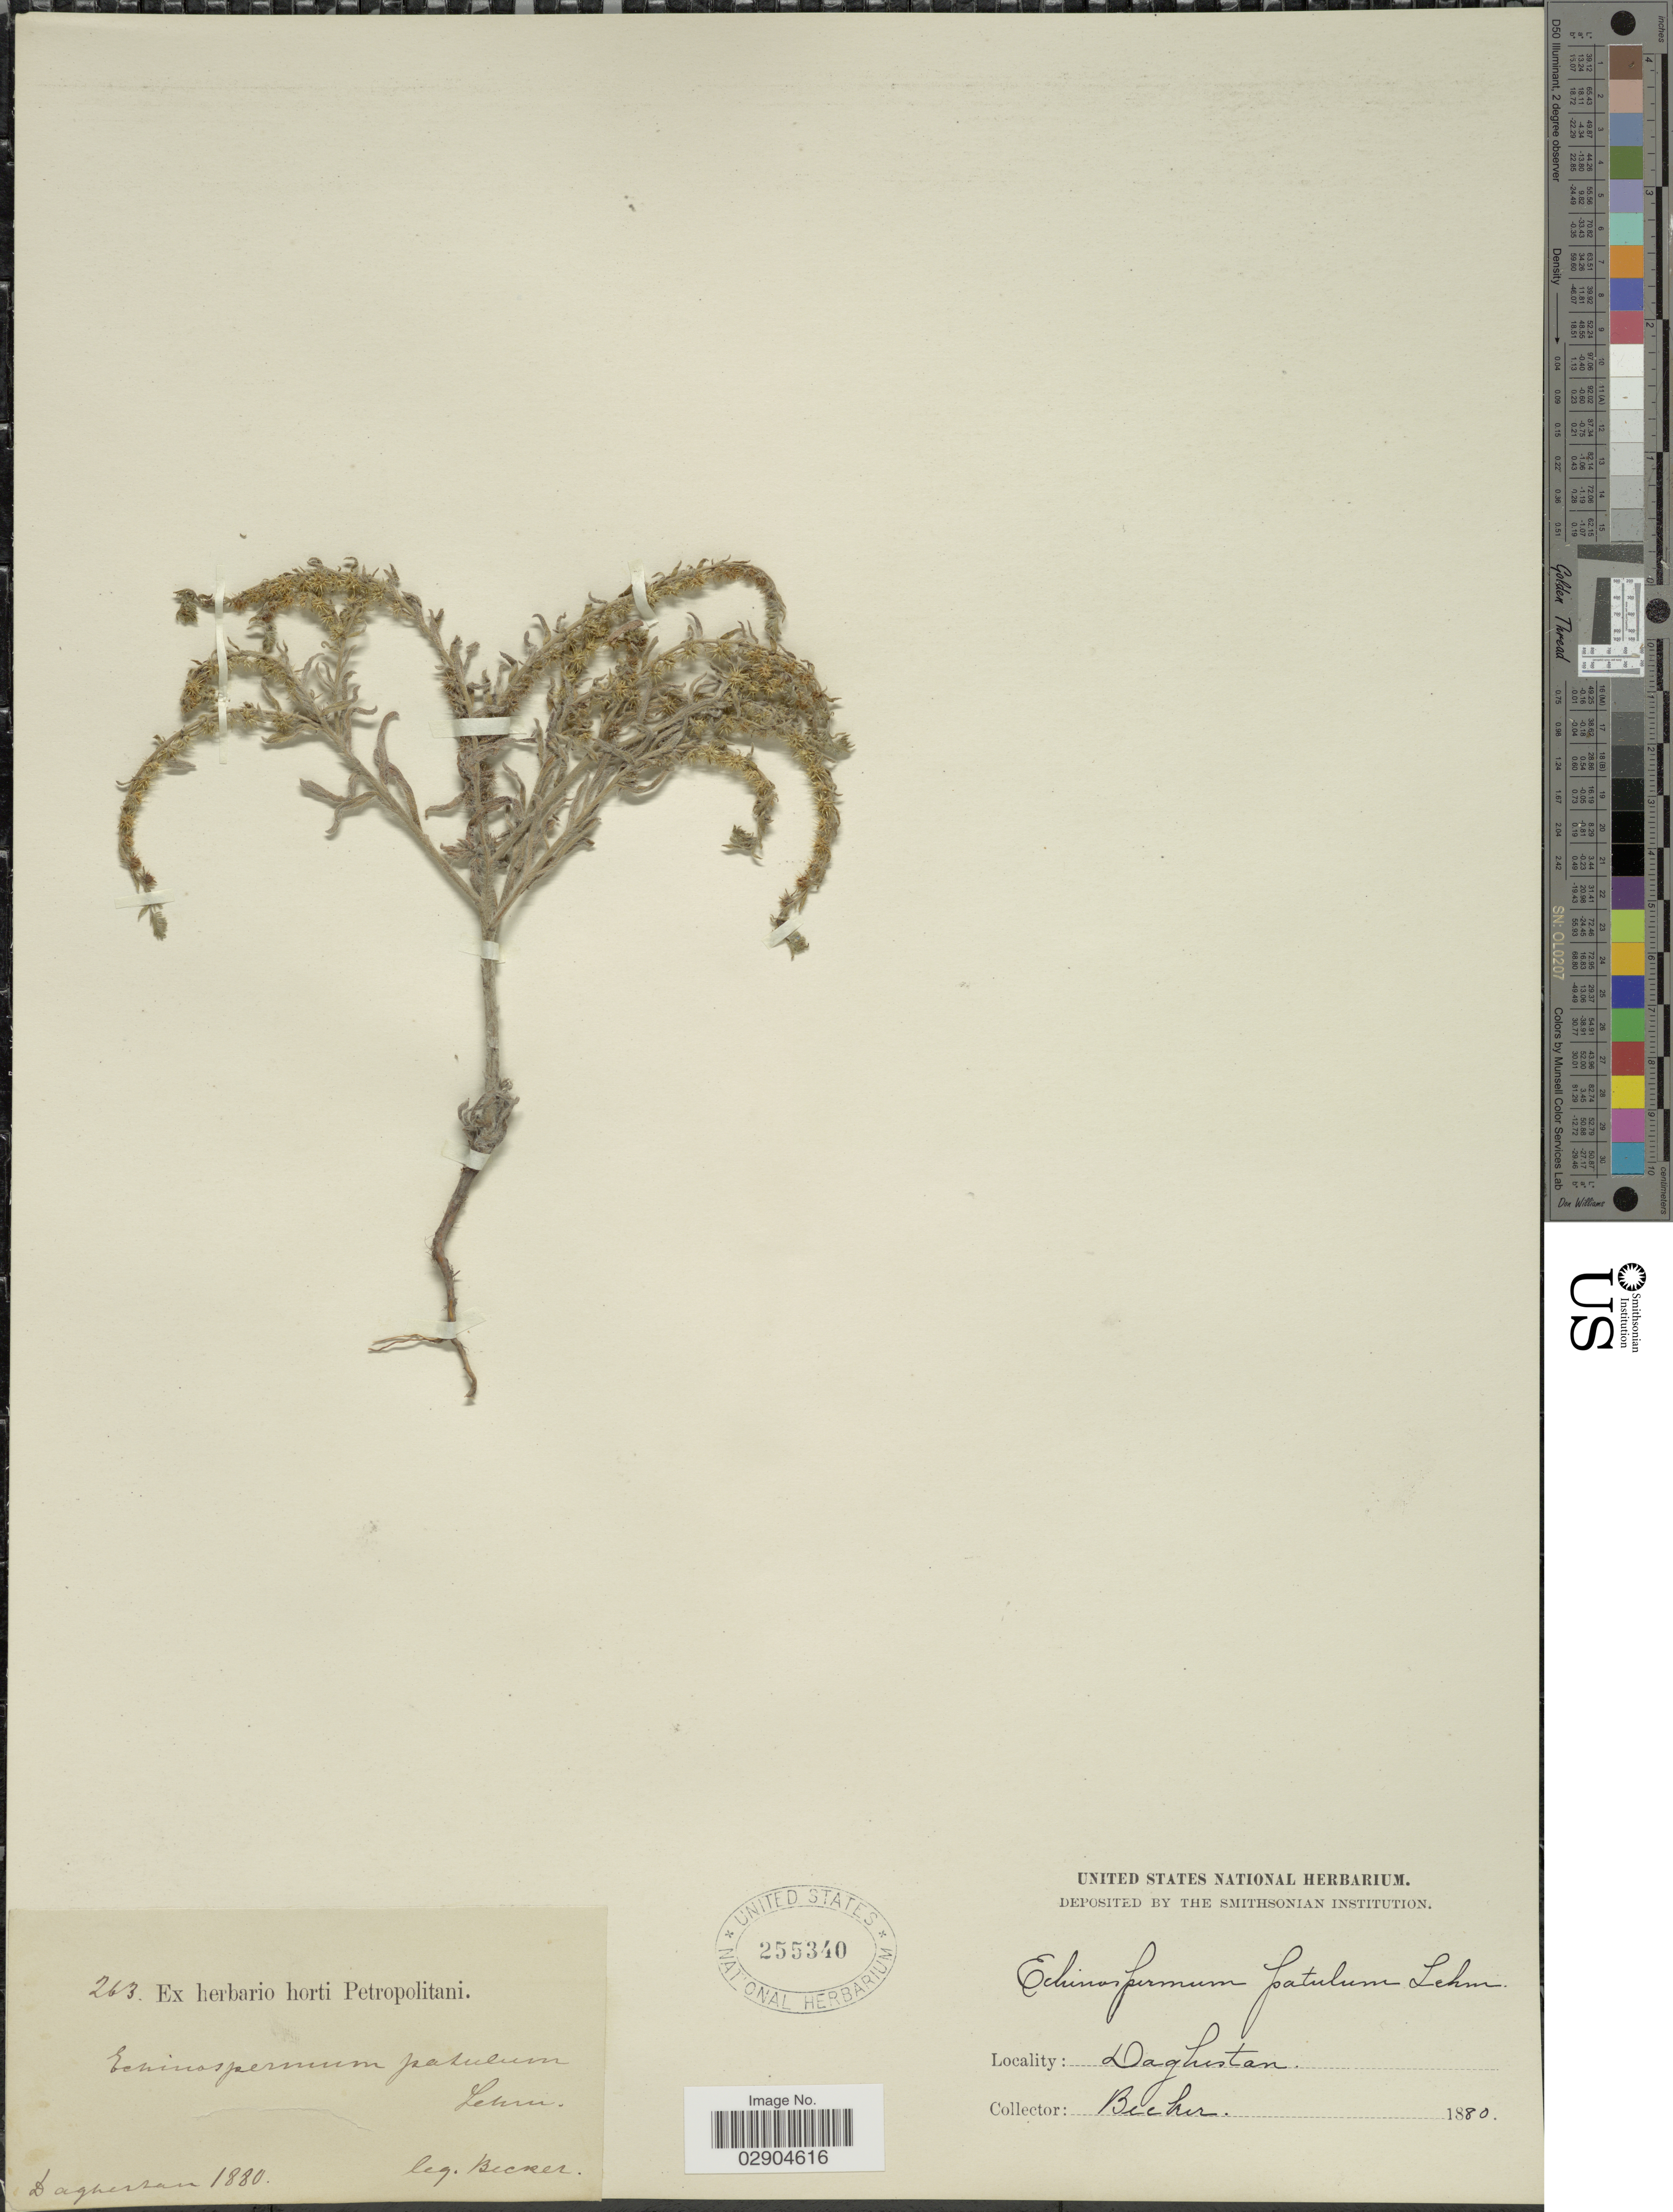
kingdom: Plantae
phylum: Tracheophyta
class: Magnoliopsida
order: Boraginales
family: Boraginaceae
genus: Lappula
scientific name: Lappula marginata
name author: (M. Bieb.) Gürke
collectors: -. Becker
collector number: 263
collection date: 1880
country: Russian Federation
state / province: Dagestan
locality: Daghestan.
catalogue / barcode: US 255340